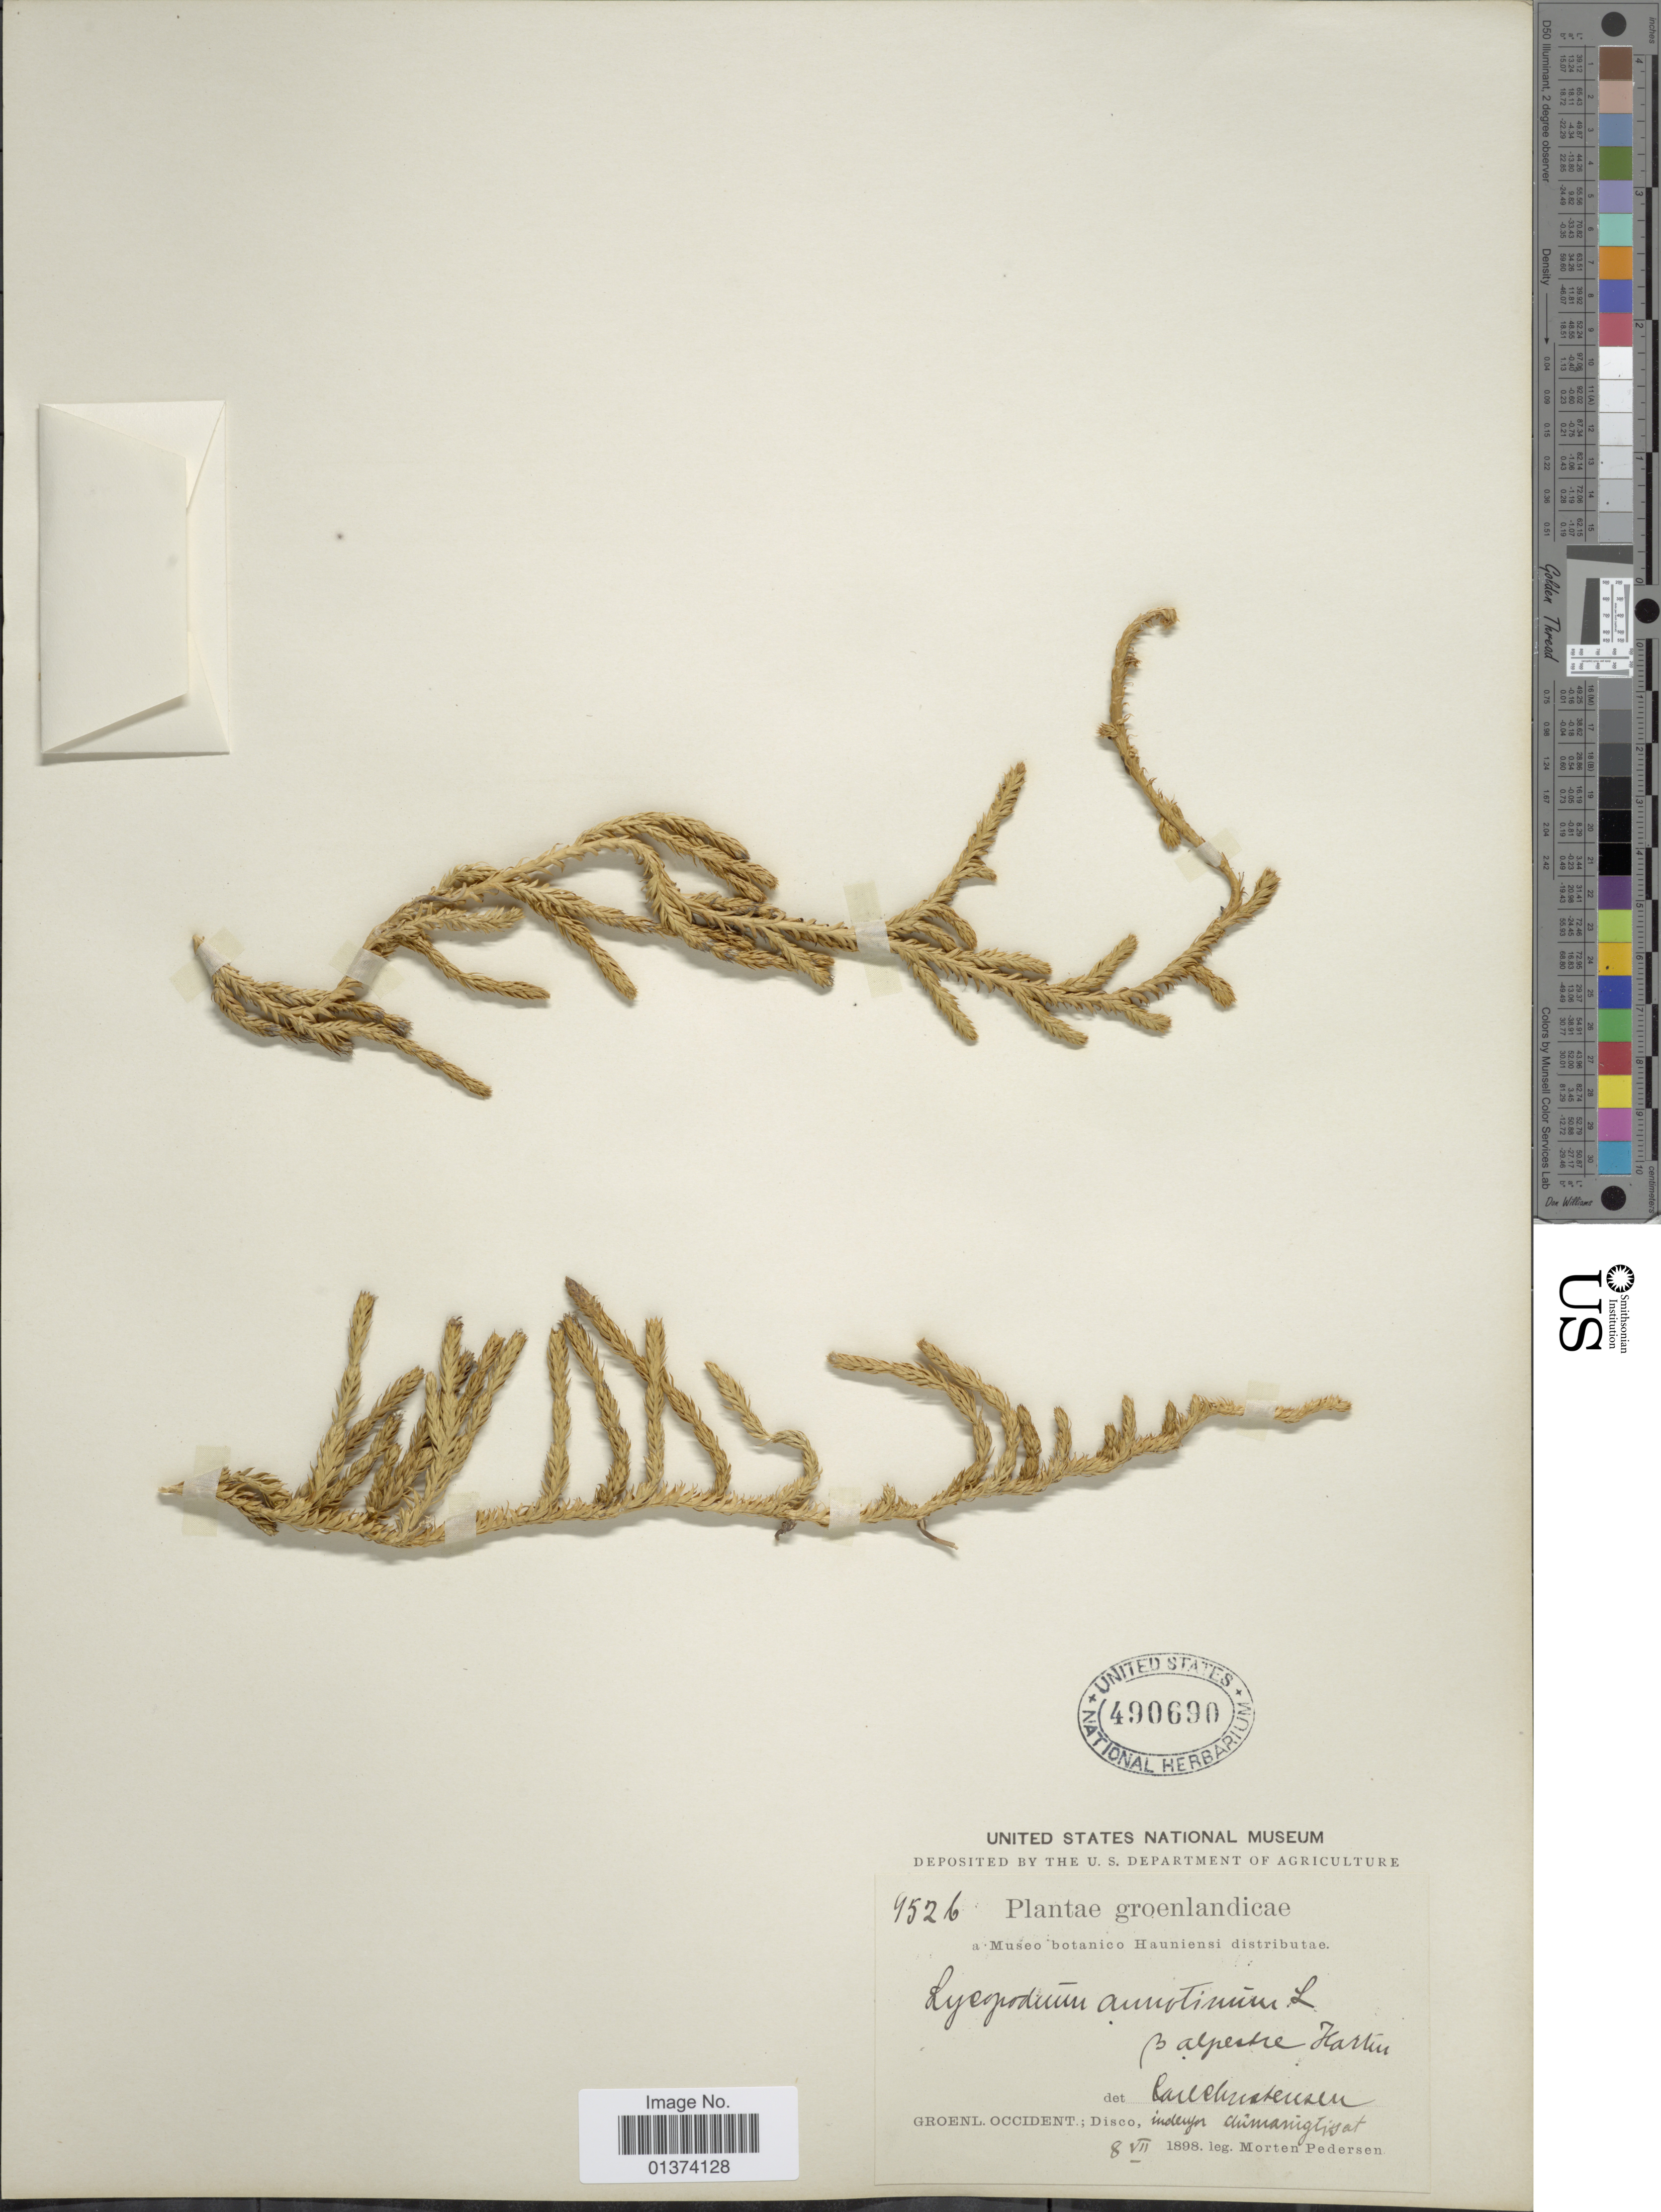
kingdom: Plantae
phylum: Tracheophyta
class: Lycopodiopsida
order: Lycopodiales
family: Lycopodiaceae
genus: Spinulum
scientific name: Spinulum annotinum subsp. annotinum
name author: (L.) A. Haines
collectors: M. Pedersen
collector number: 9526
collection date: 1898-07-08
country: Greenland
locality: Groenl. Occident.; Disco, indeyor dumanigtisat [interpreted]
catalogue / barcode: US 490690